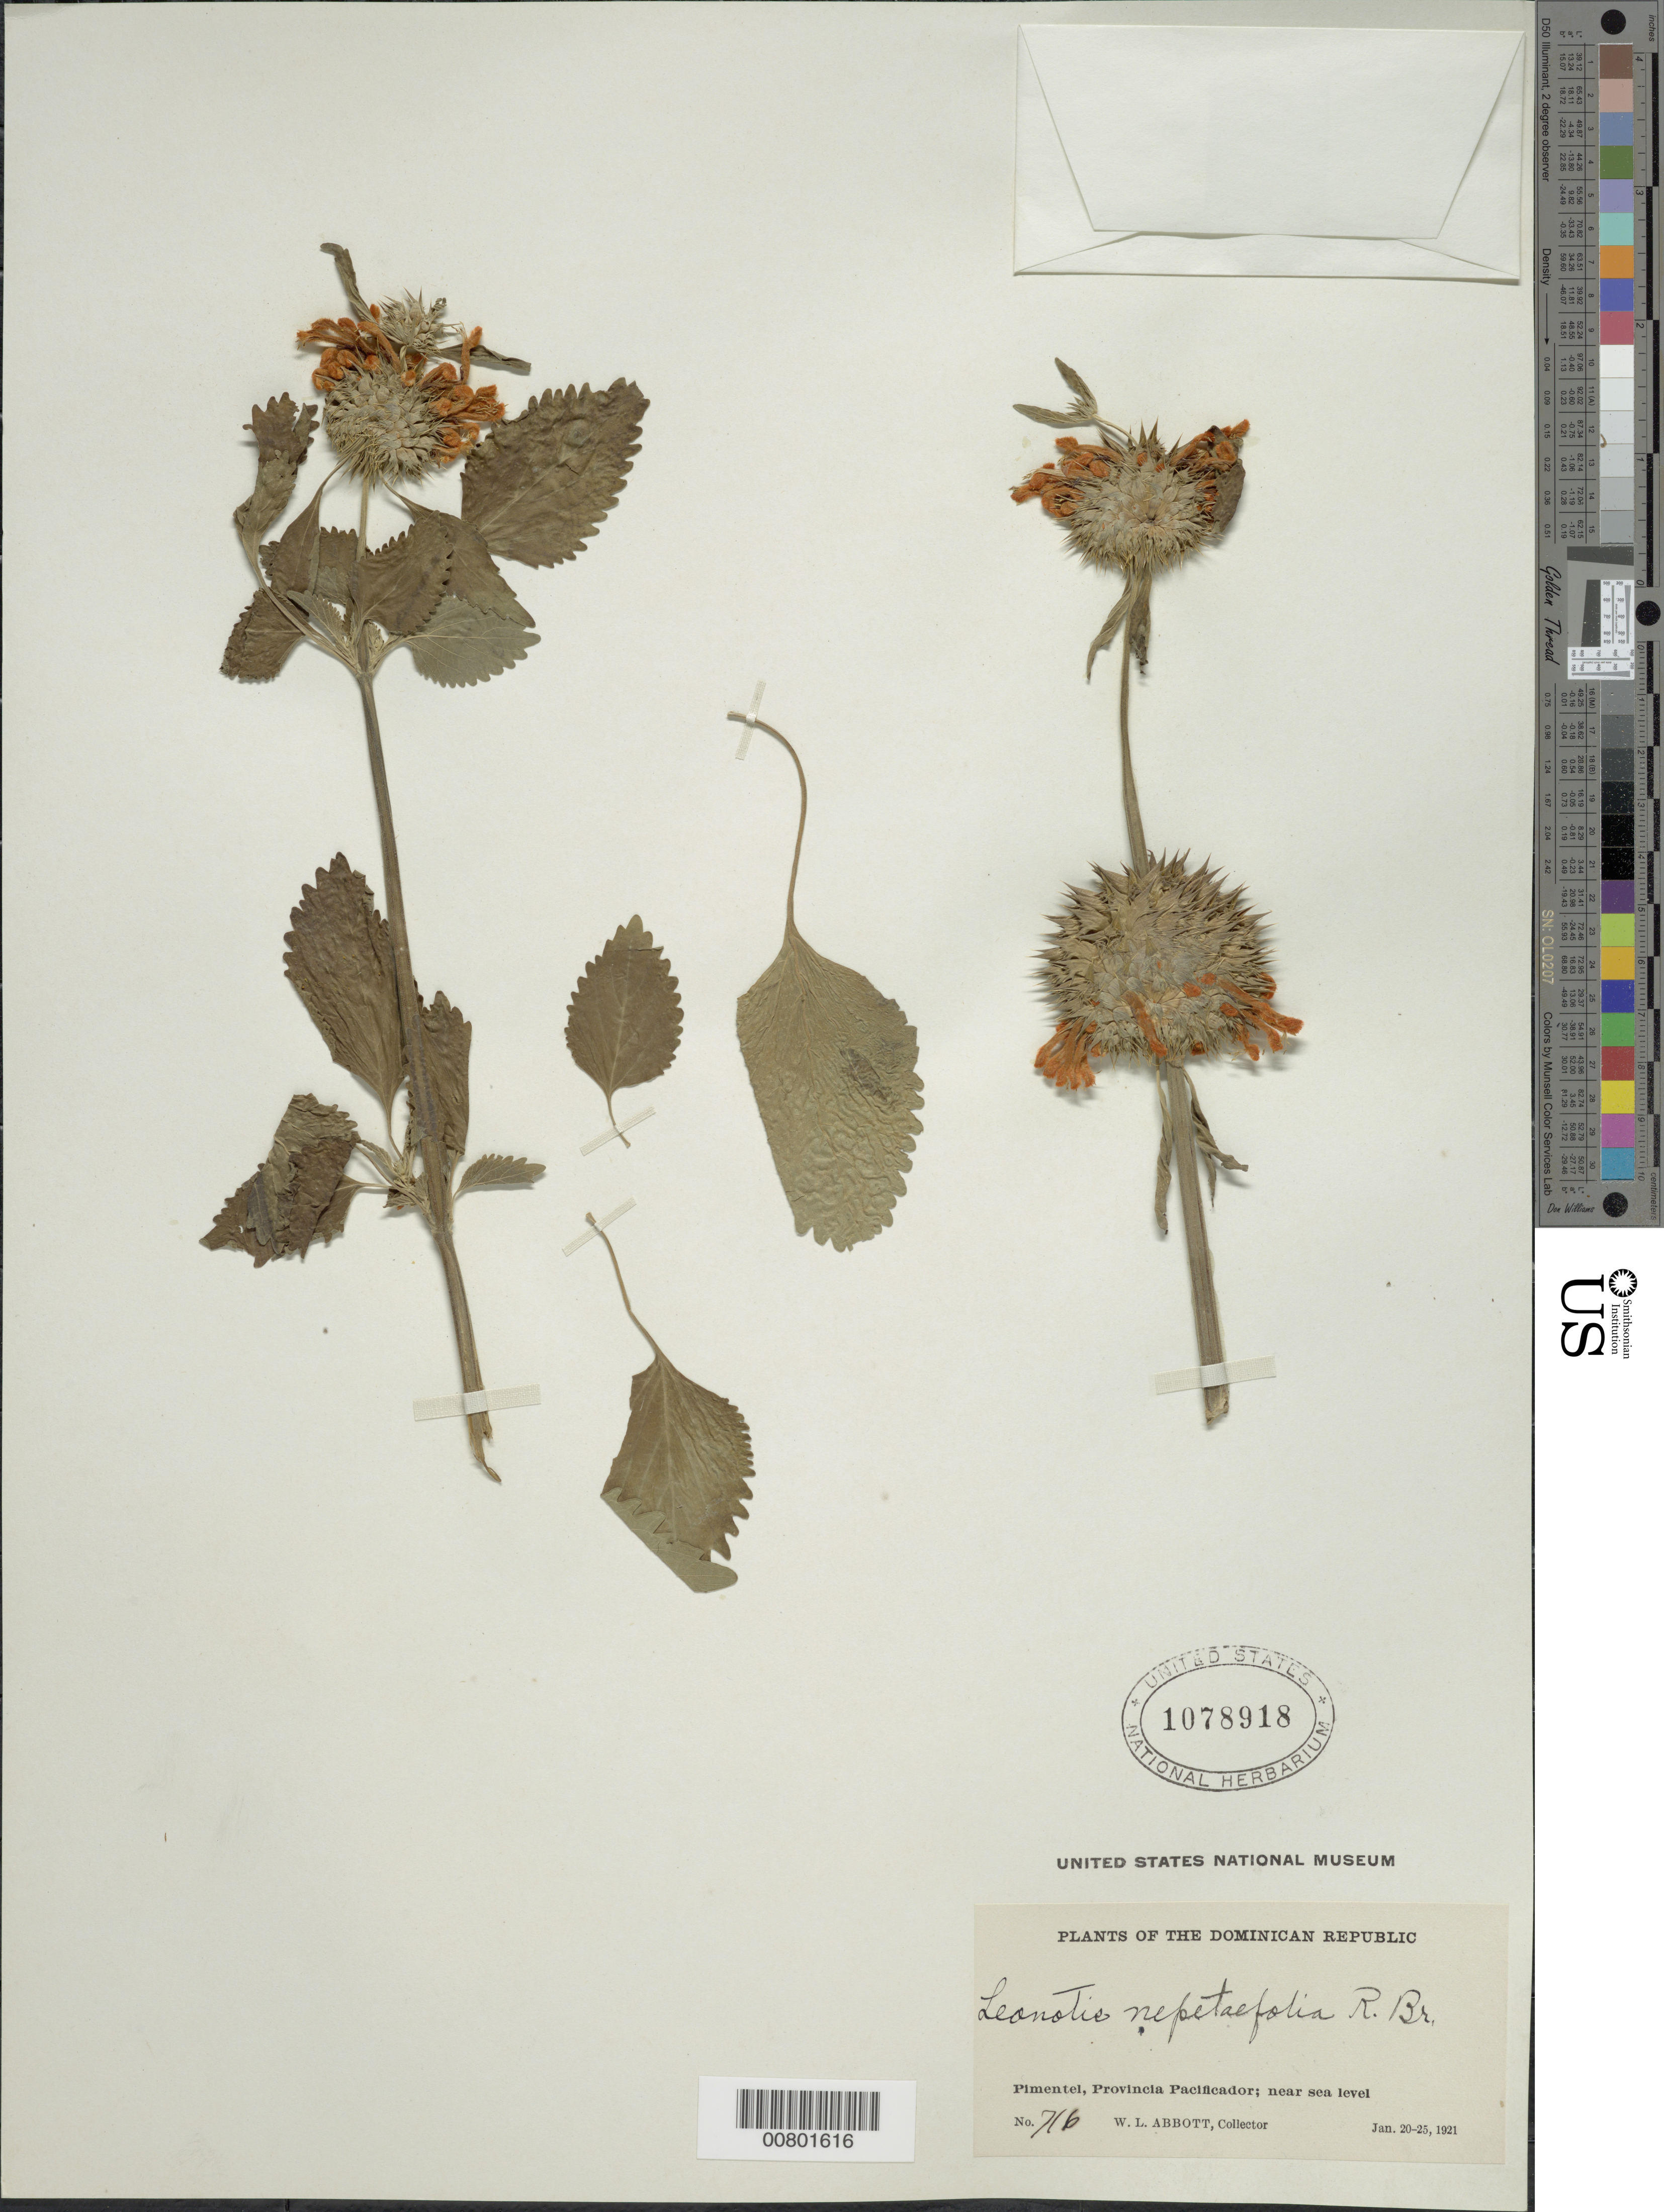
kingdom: Plantae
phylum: Tracheophyta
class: Magnoliopsida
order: Lamiales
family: Lamiaceae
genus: Leonotis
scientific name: Leonotis nepetifolia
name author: (L.) R. Br.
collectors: W. L. Abbott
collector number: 716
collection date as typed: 20 Jan 1921 to 25 Jan 1921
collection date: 1921-01-20/1921-01-25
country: Dominican Republic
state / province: Duarte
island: Hispaniola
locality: Pimentel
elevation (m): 0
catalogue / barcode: US 1078918